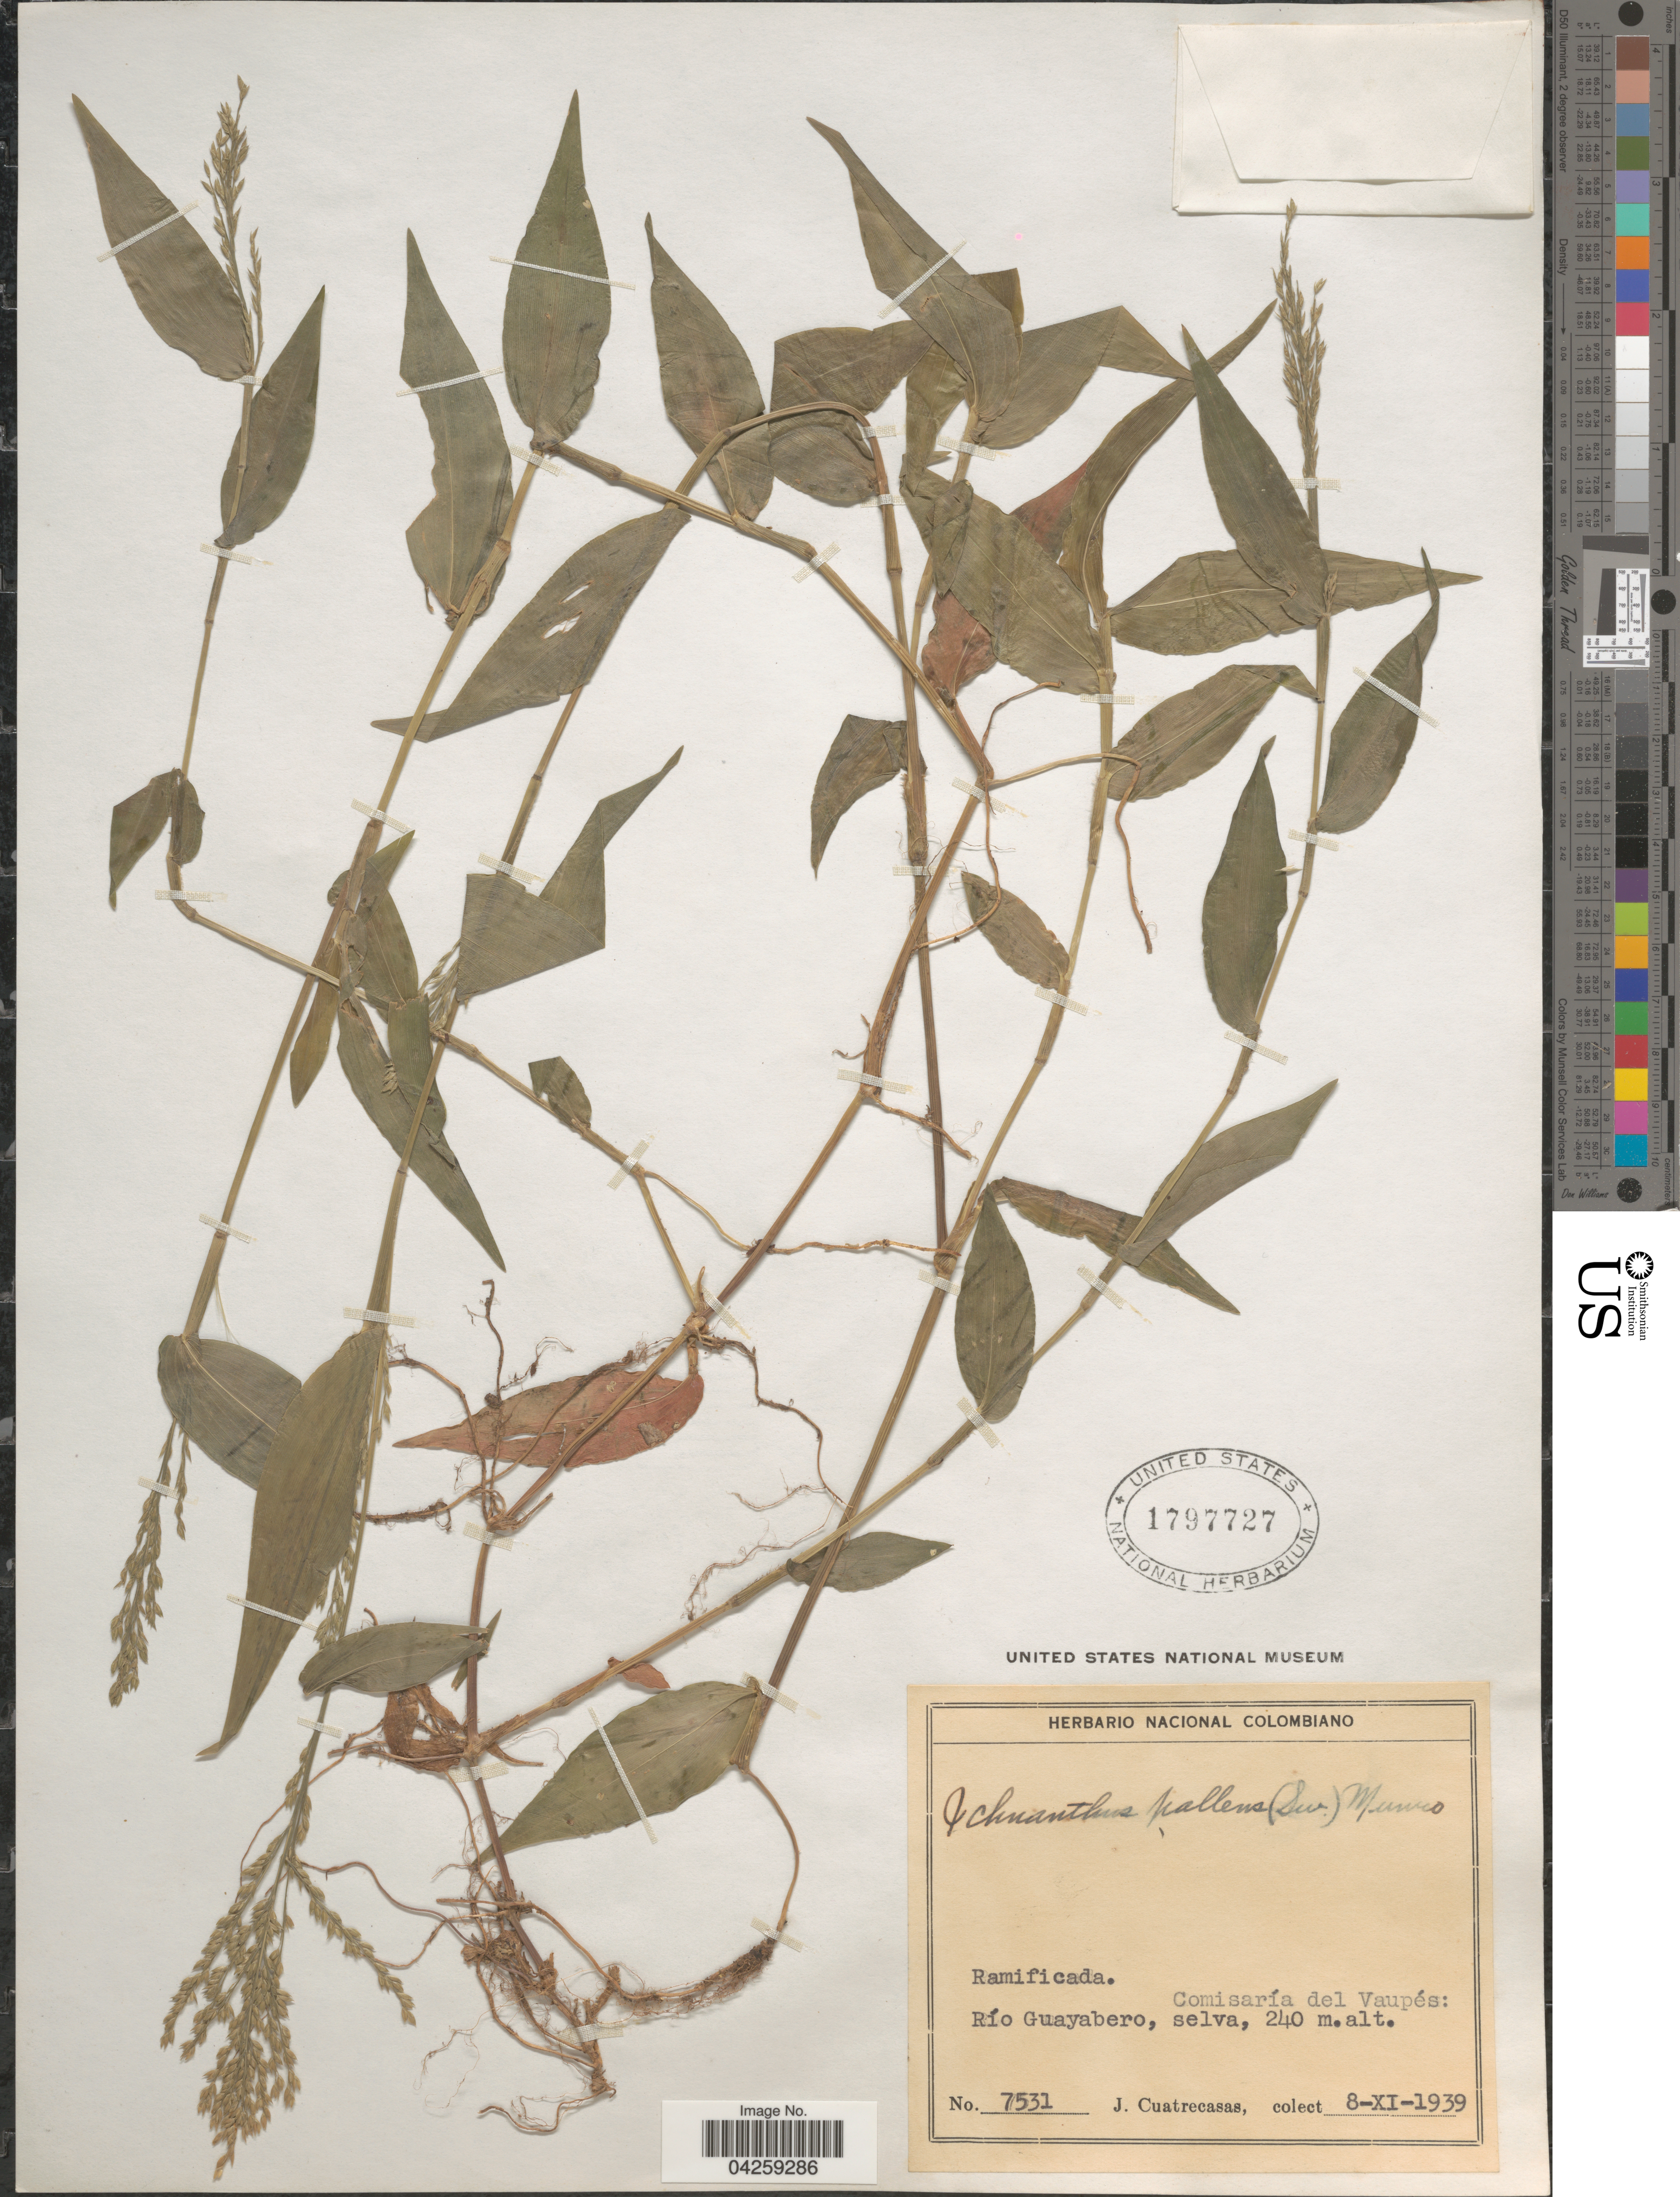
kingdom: Plantae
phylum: Tracheophyta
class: Liliopsida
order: Poales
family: Poaceae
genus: Ichnanthus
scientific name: Ichnanthus pallens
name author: (Sw.) Munro ex Benth.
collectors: J. Cuatrecasas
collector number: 7531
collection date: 1939-11-08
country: Colombia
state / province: Vaupés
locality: Comisaría del Vaupés: Río Guayabero, selva.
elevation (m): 240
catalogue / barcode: US 1797727